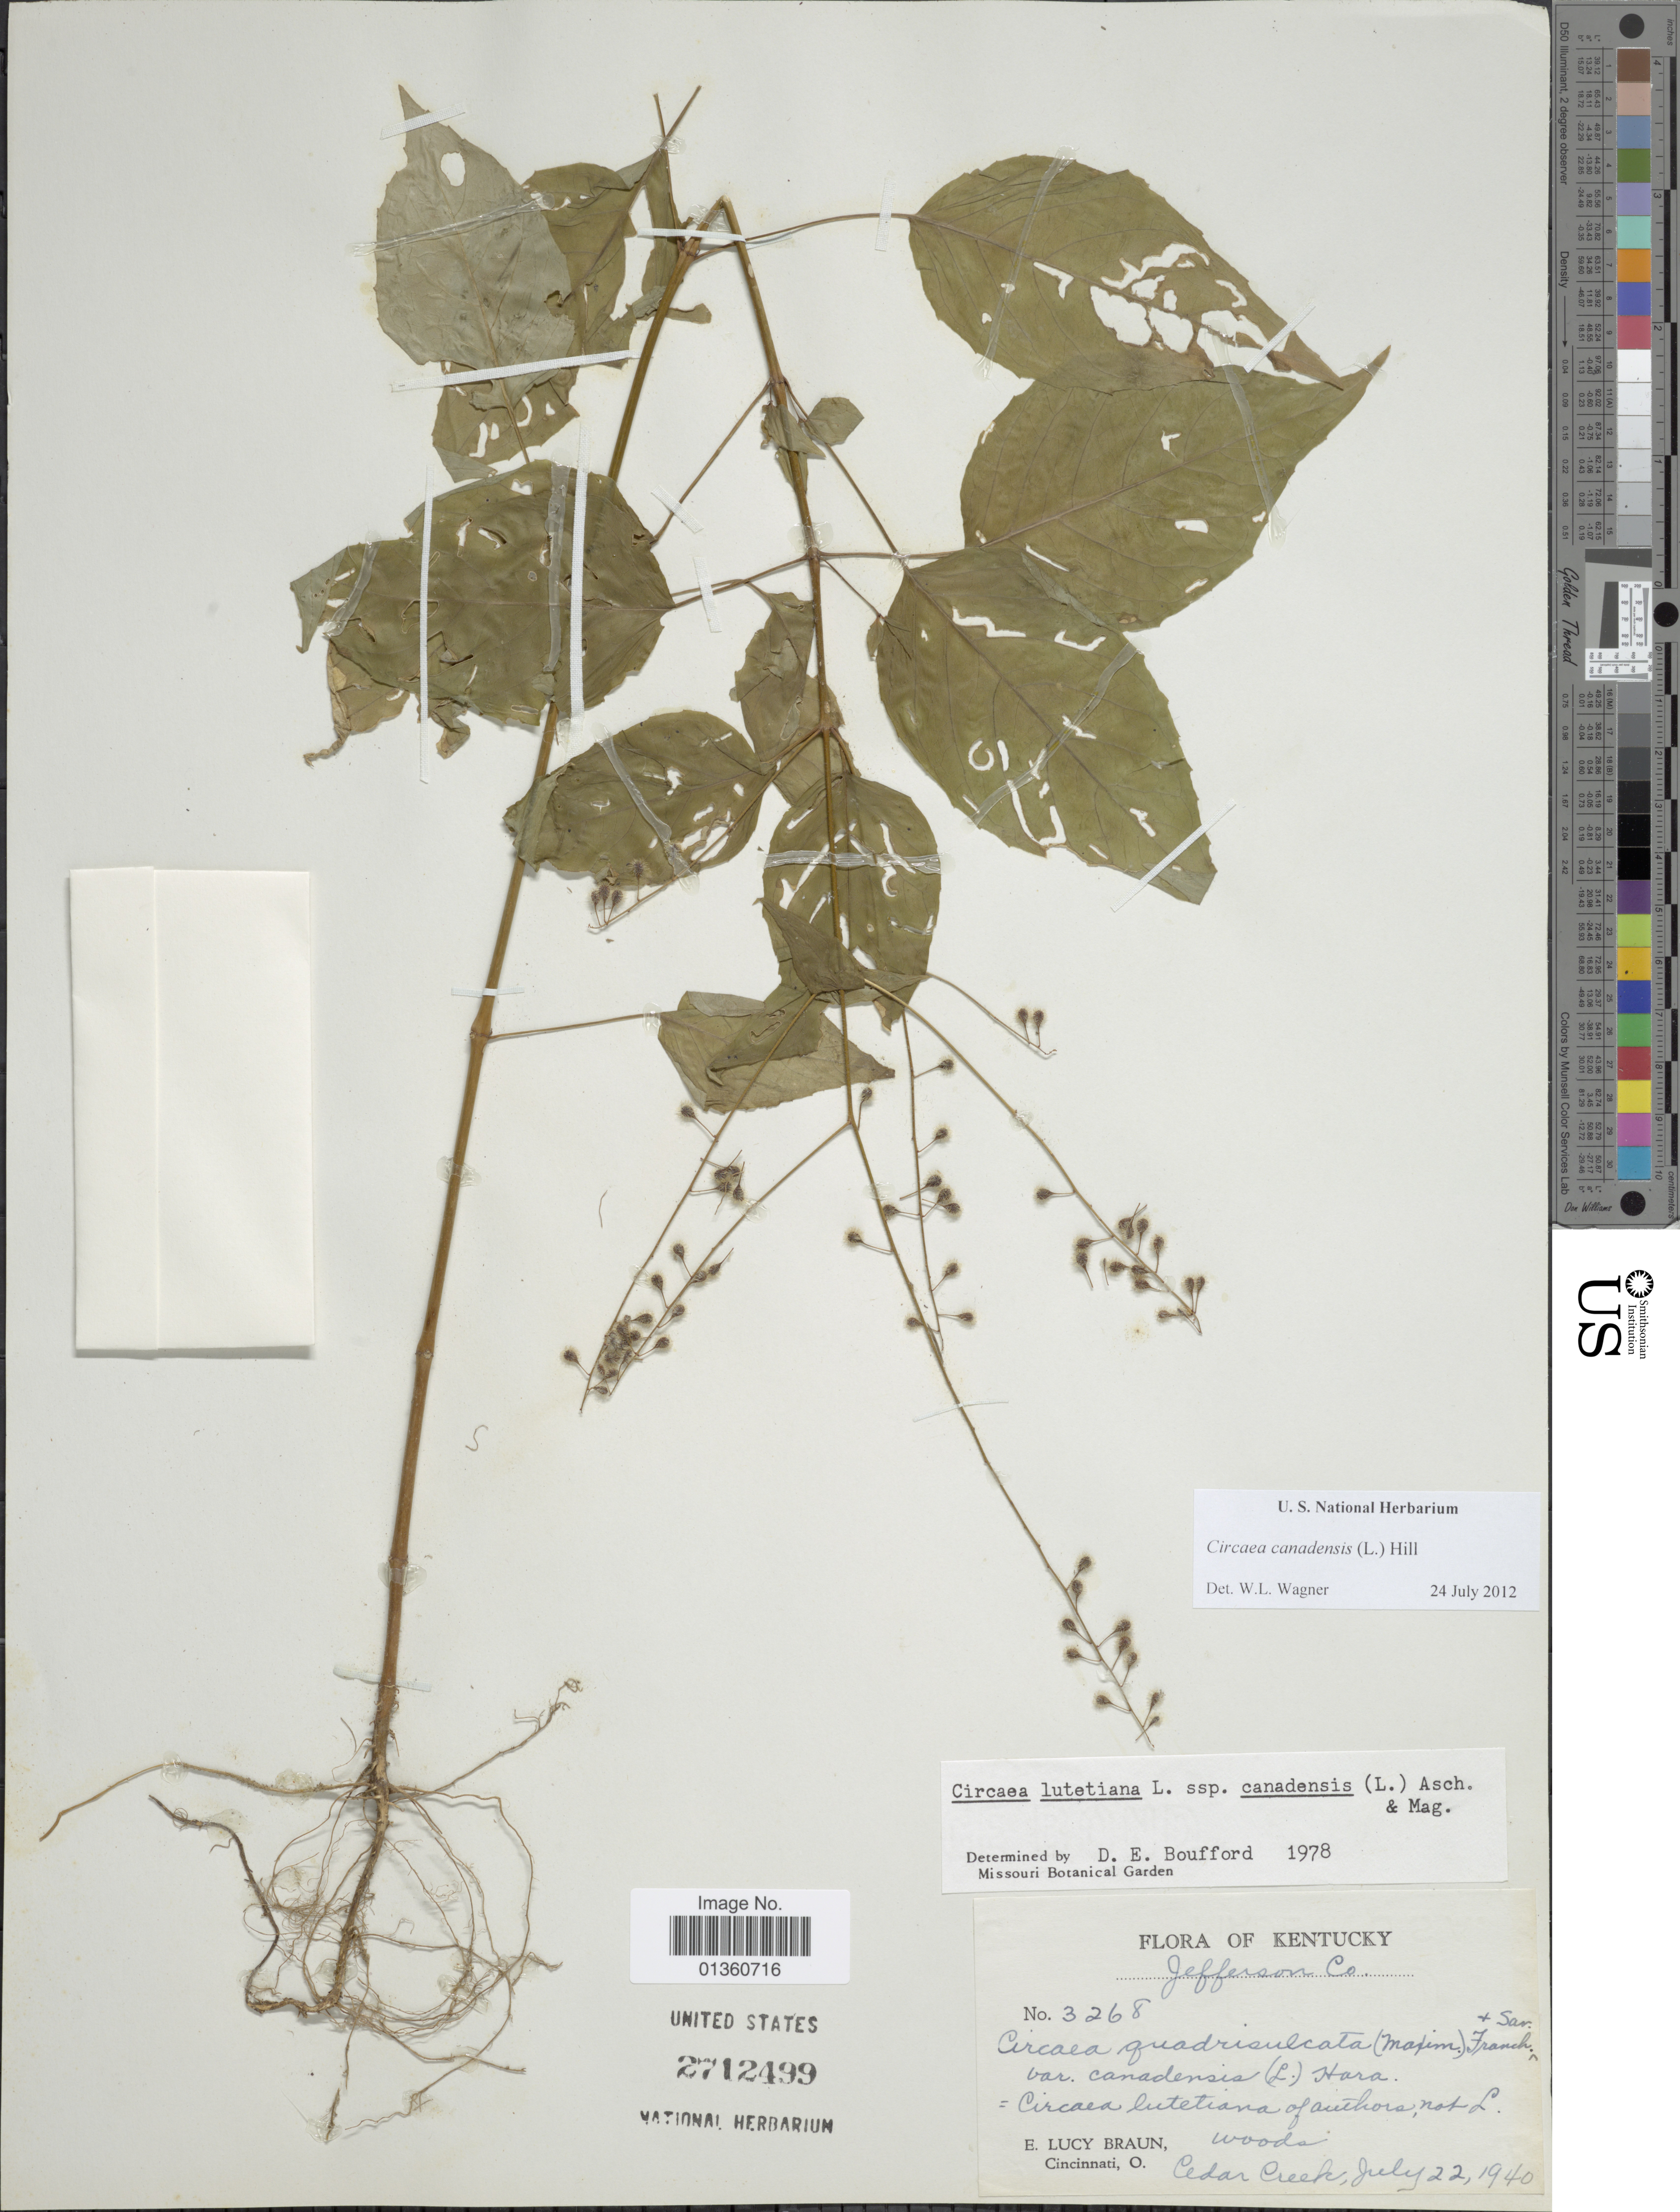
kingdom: Plantae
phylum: Tracheophyta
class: Magnoliopsida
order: Myrtales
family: Onagraceae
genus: Circaea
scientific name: Circaea canadensis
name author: (L.) Hill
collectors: E. L. Braun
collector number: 3268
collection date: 1940-07-22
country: United States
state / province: Kentucky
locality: Jefferson County, Cedar Creek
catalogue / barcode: US 2712499